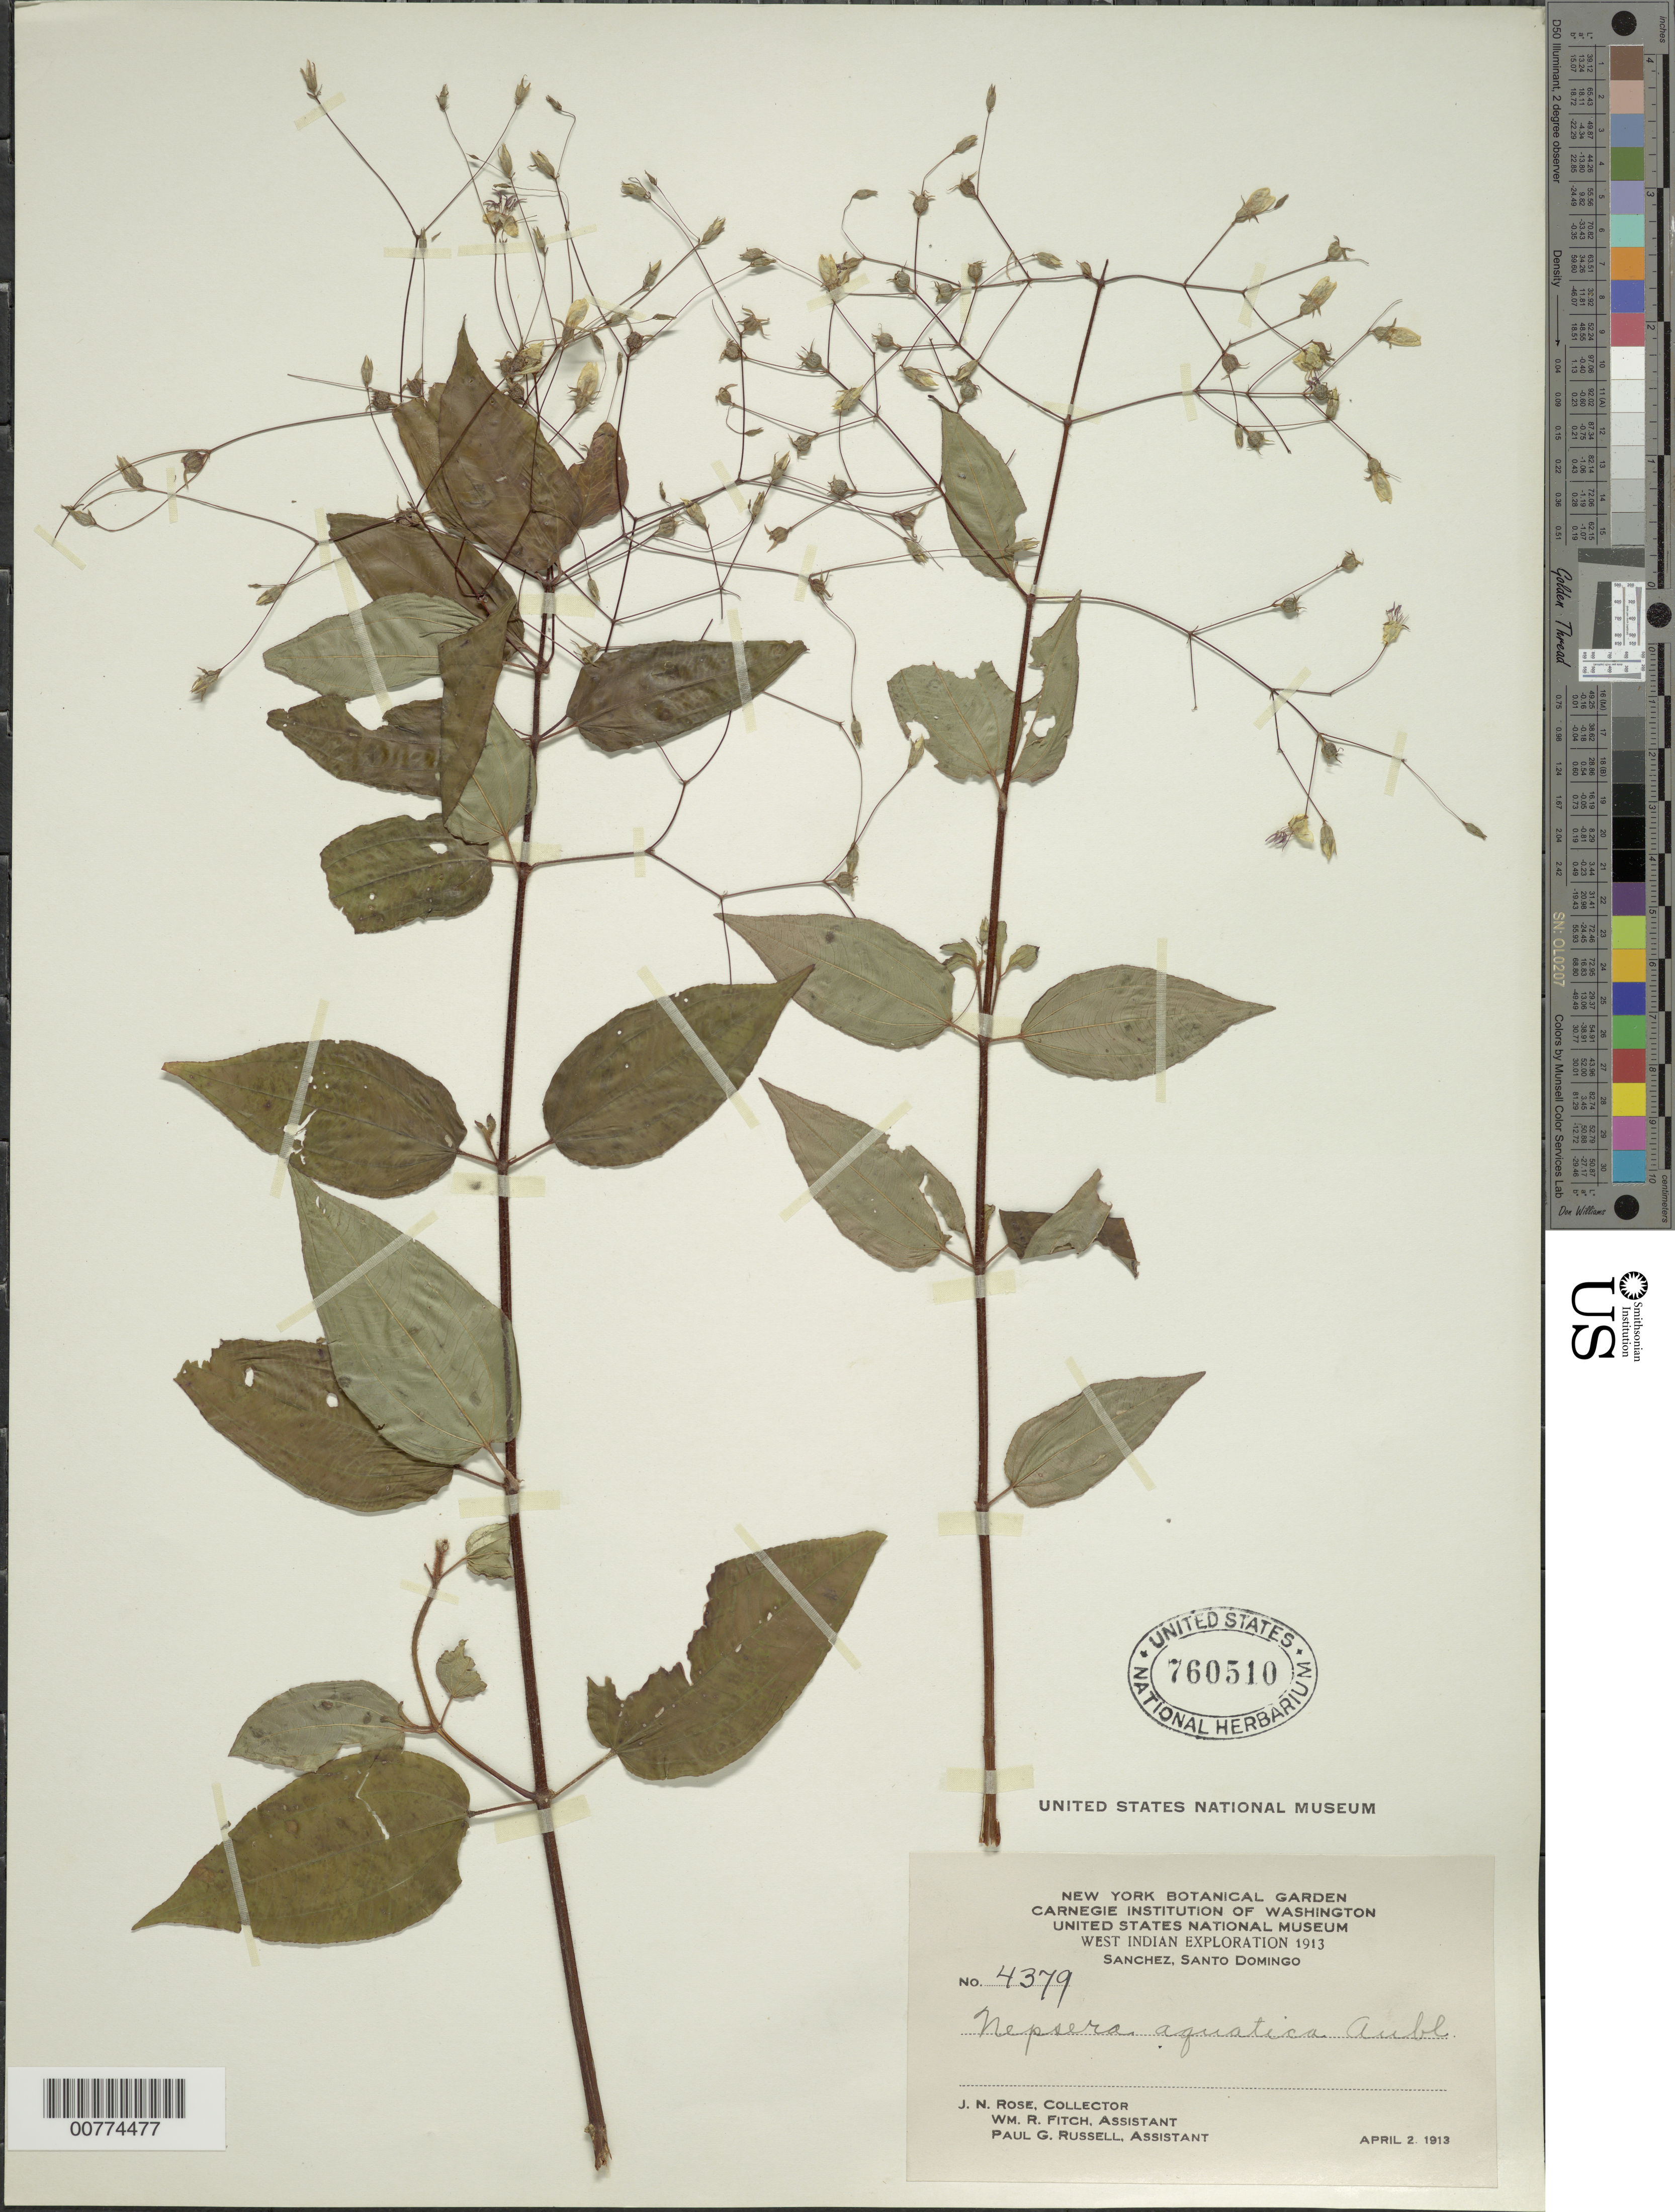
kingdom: Plantae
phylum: Tracheophyta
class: Magnoliopsida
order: Myrtales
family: Melastomataceae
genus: Nepsera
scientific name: Nepsera aquatica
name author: (Aubl.) Naudin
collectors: J. N. Rose, W. R. Fitch & P. G. Russell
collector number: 4379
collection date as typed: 02 Mar 1913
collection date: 1913-03-02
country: Dominican Republic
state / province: Sanchez Ramirez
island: Hispaniola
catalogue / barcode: US 760510